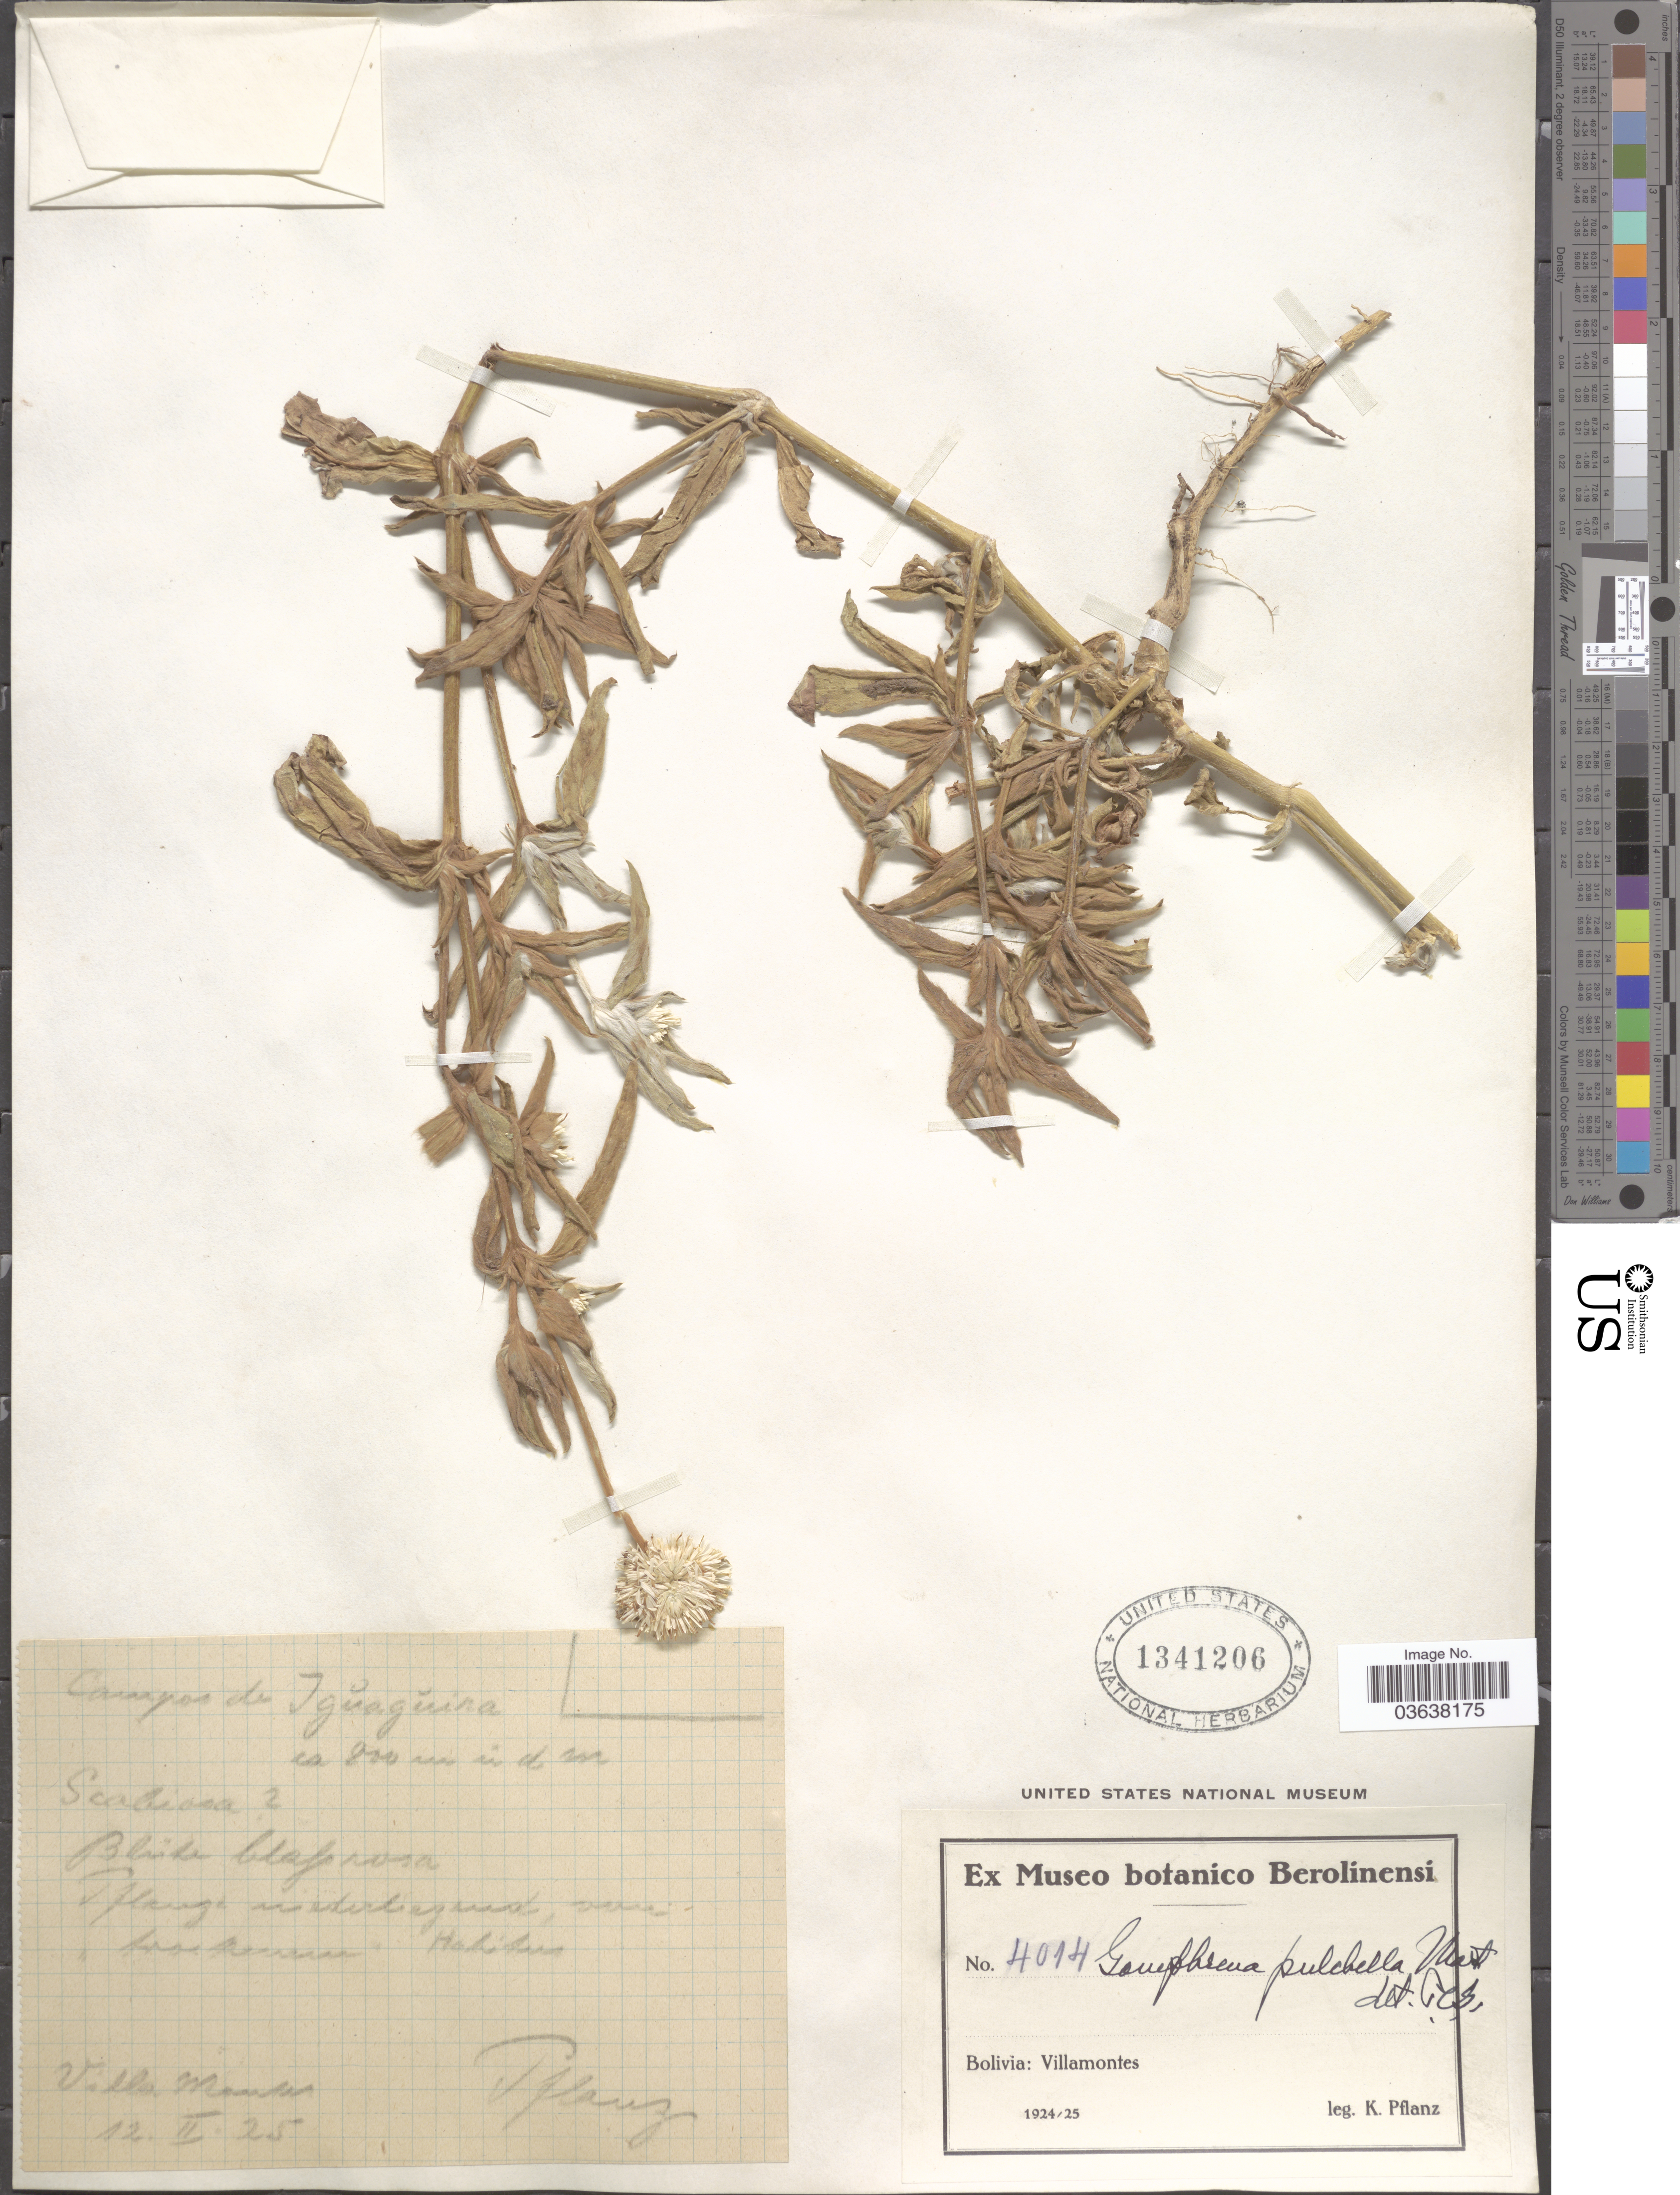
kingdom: Plantae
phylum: Tracheophyta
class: Magnoliopsida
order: Caryophyllales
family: Amaranthaceae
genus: Gomphrena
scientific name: Gomphrena pulchella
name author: Mart.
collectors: K. Pflanz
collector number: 4014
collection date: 1925-02-12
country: Bolivia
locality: Campos de Iguaguira. Villamontes.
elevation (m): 800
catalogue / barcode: US 1341206